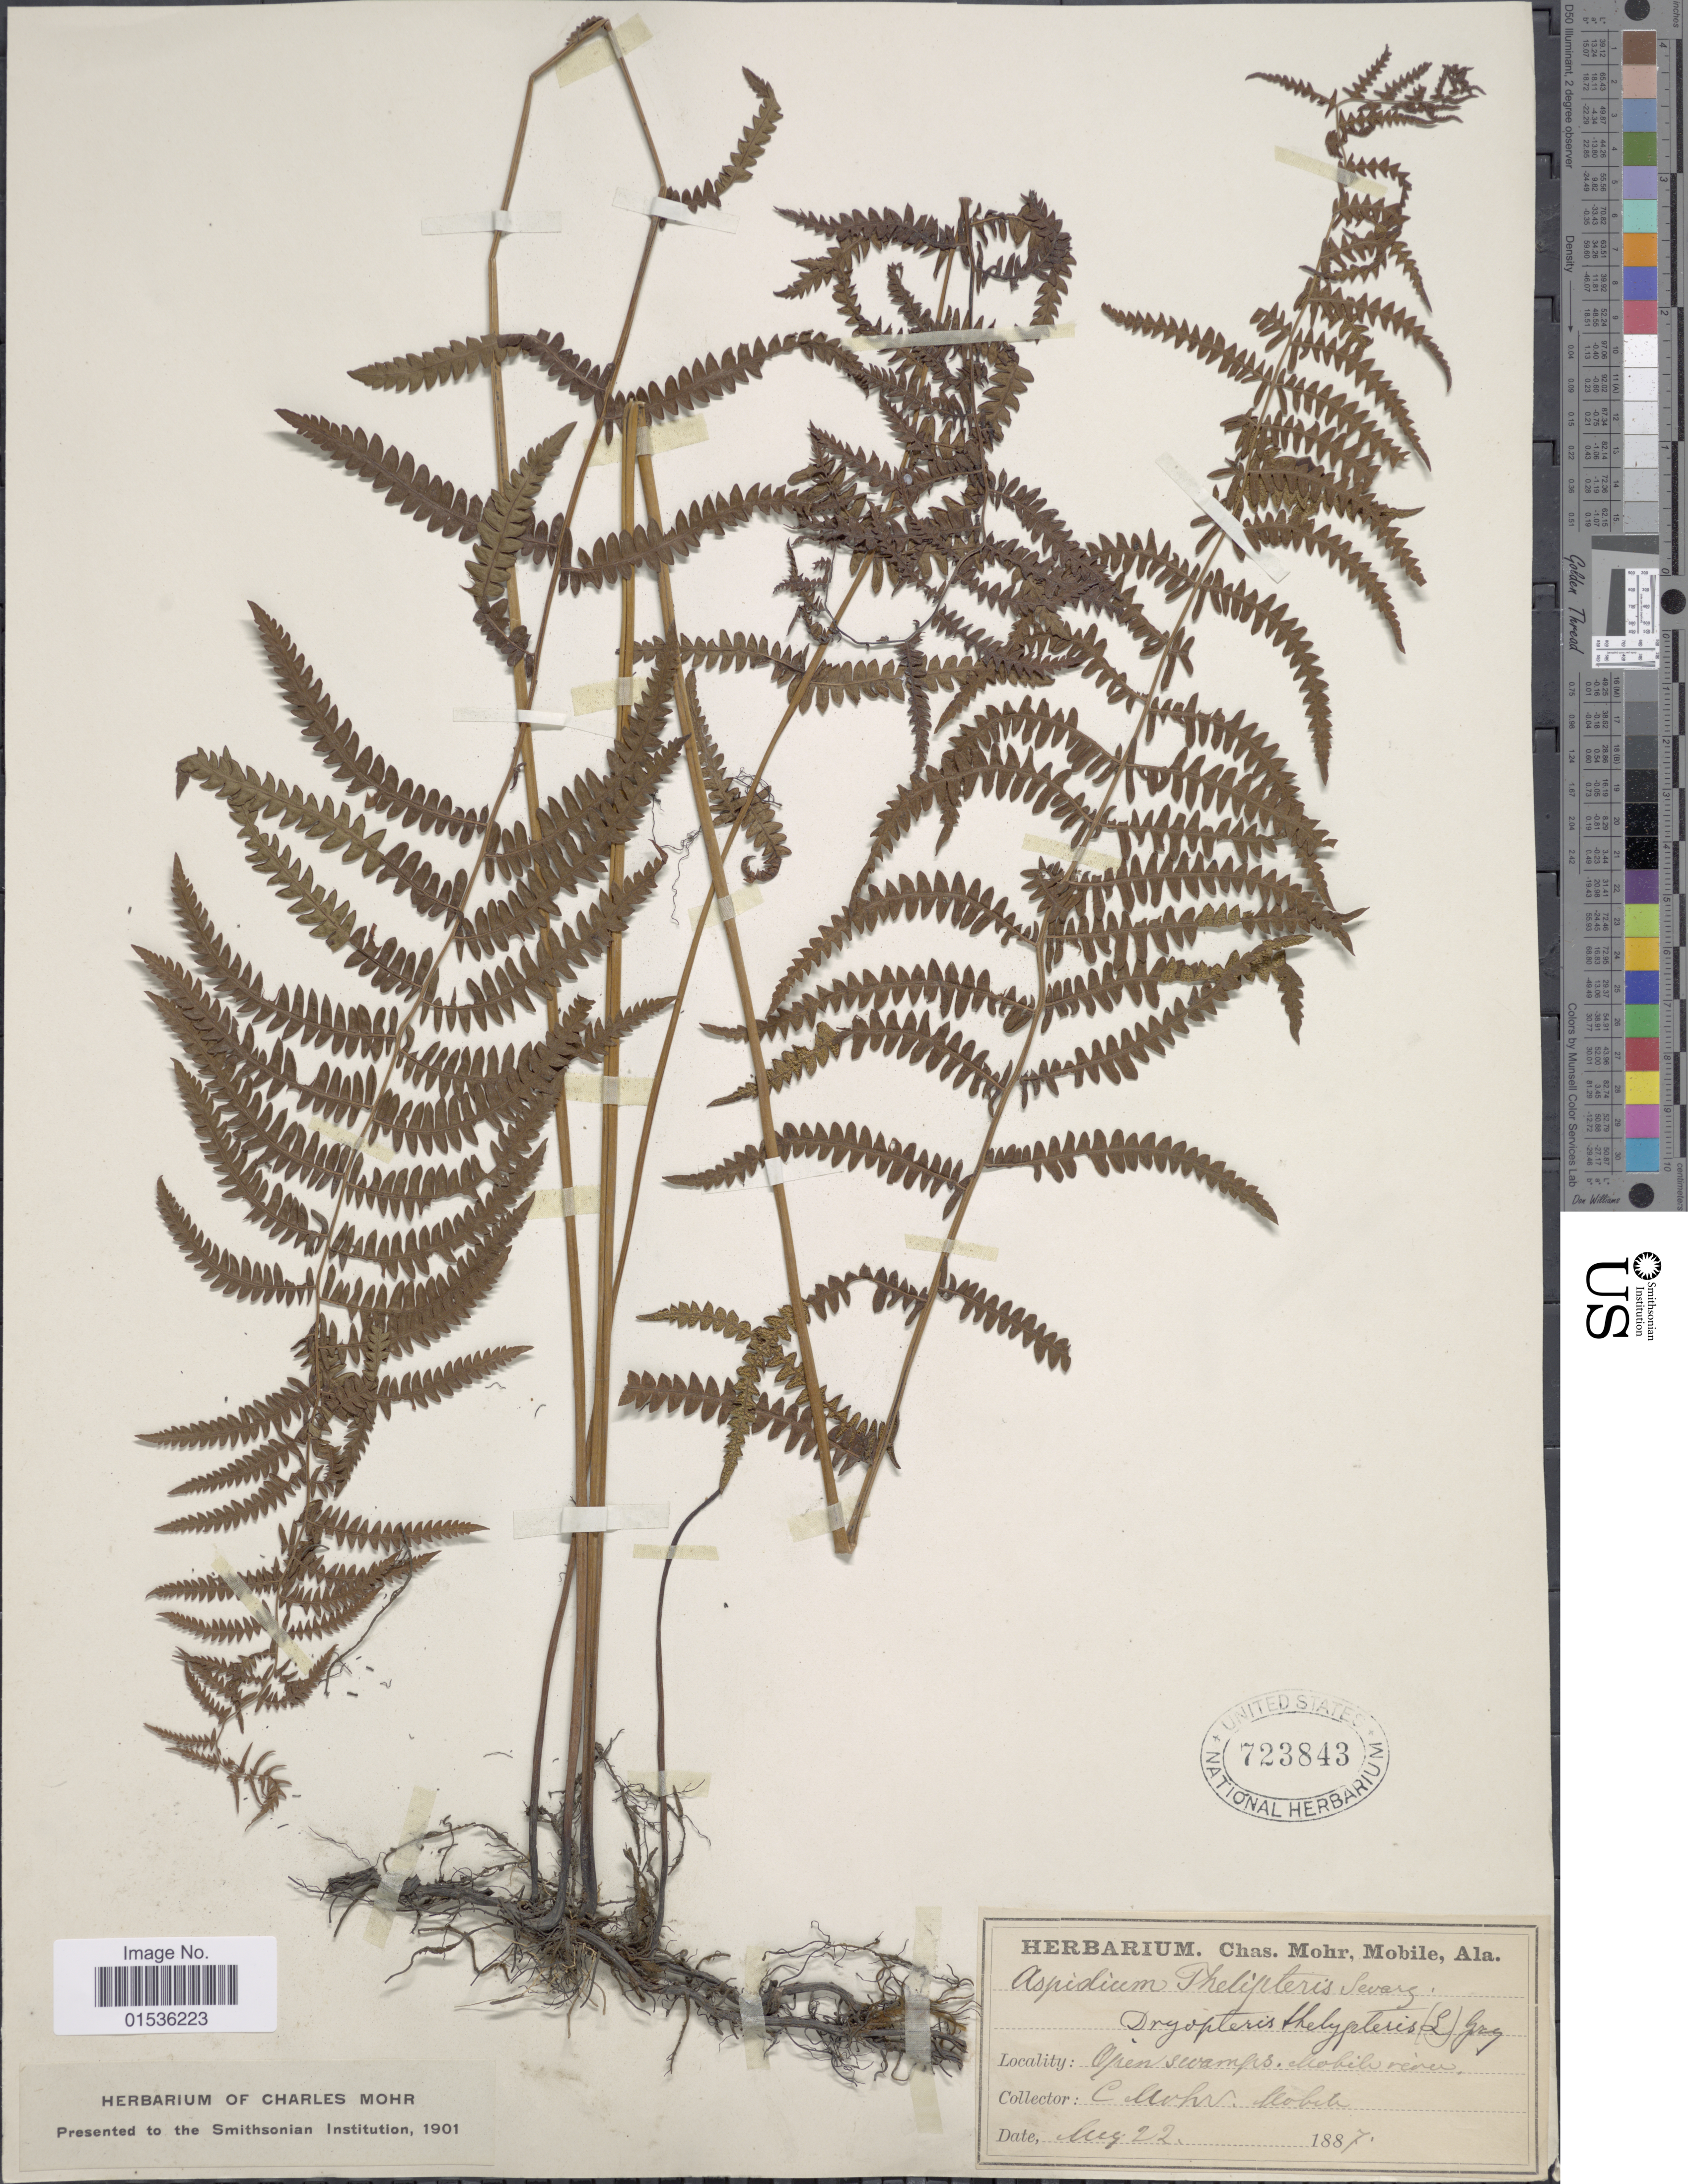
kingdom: Plantae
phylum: Tracheophyta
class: Polypodiopsida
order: Polypodiales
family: Thelypteridaceae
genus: Phegopteris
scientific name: Phegopteris connectilis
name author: (Michx.) Watt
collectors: C. T. Mohr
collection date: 1887-08-22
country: United States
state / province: Alabama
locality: Open swamps, Mobile river.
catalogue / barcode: US 723843